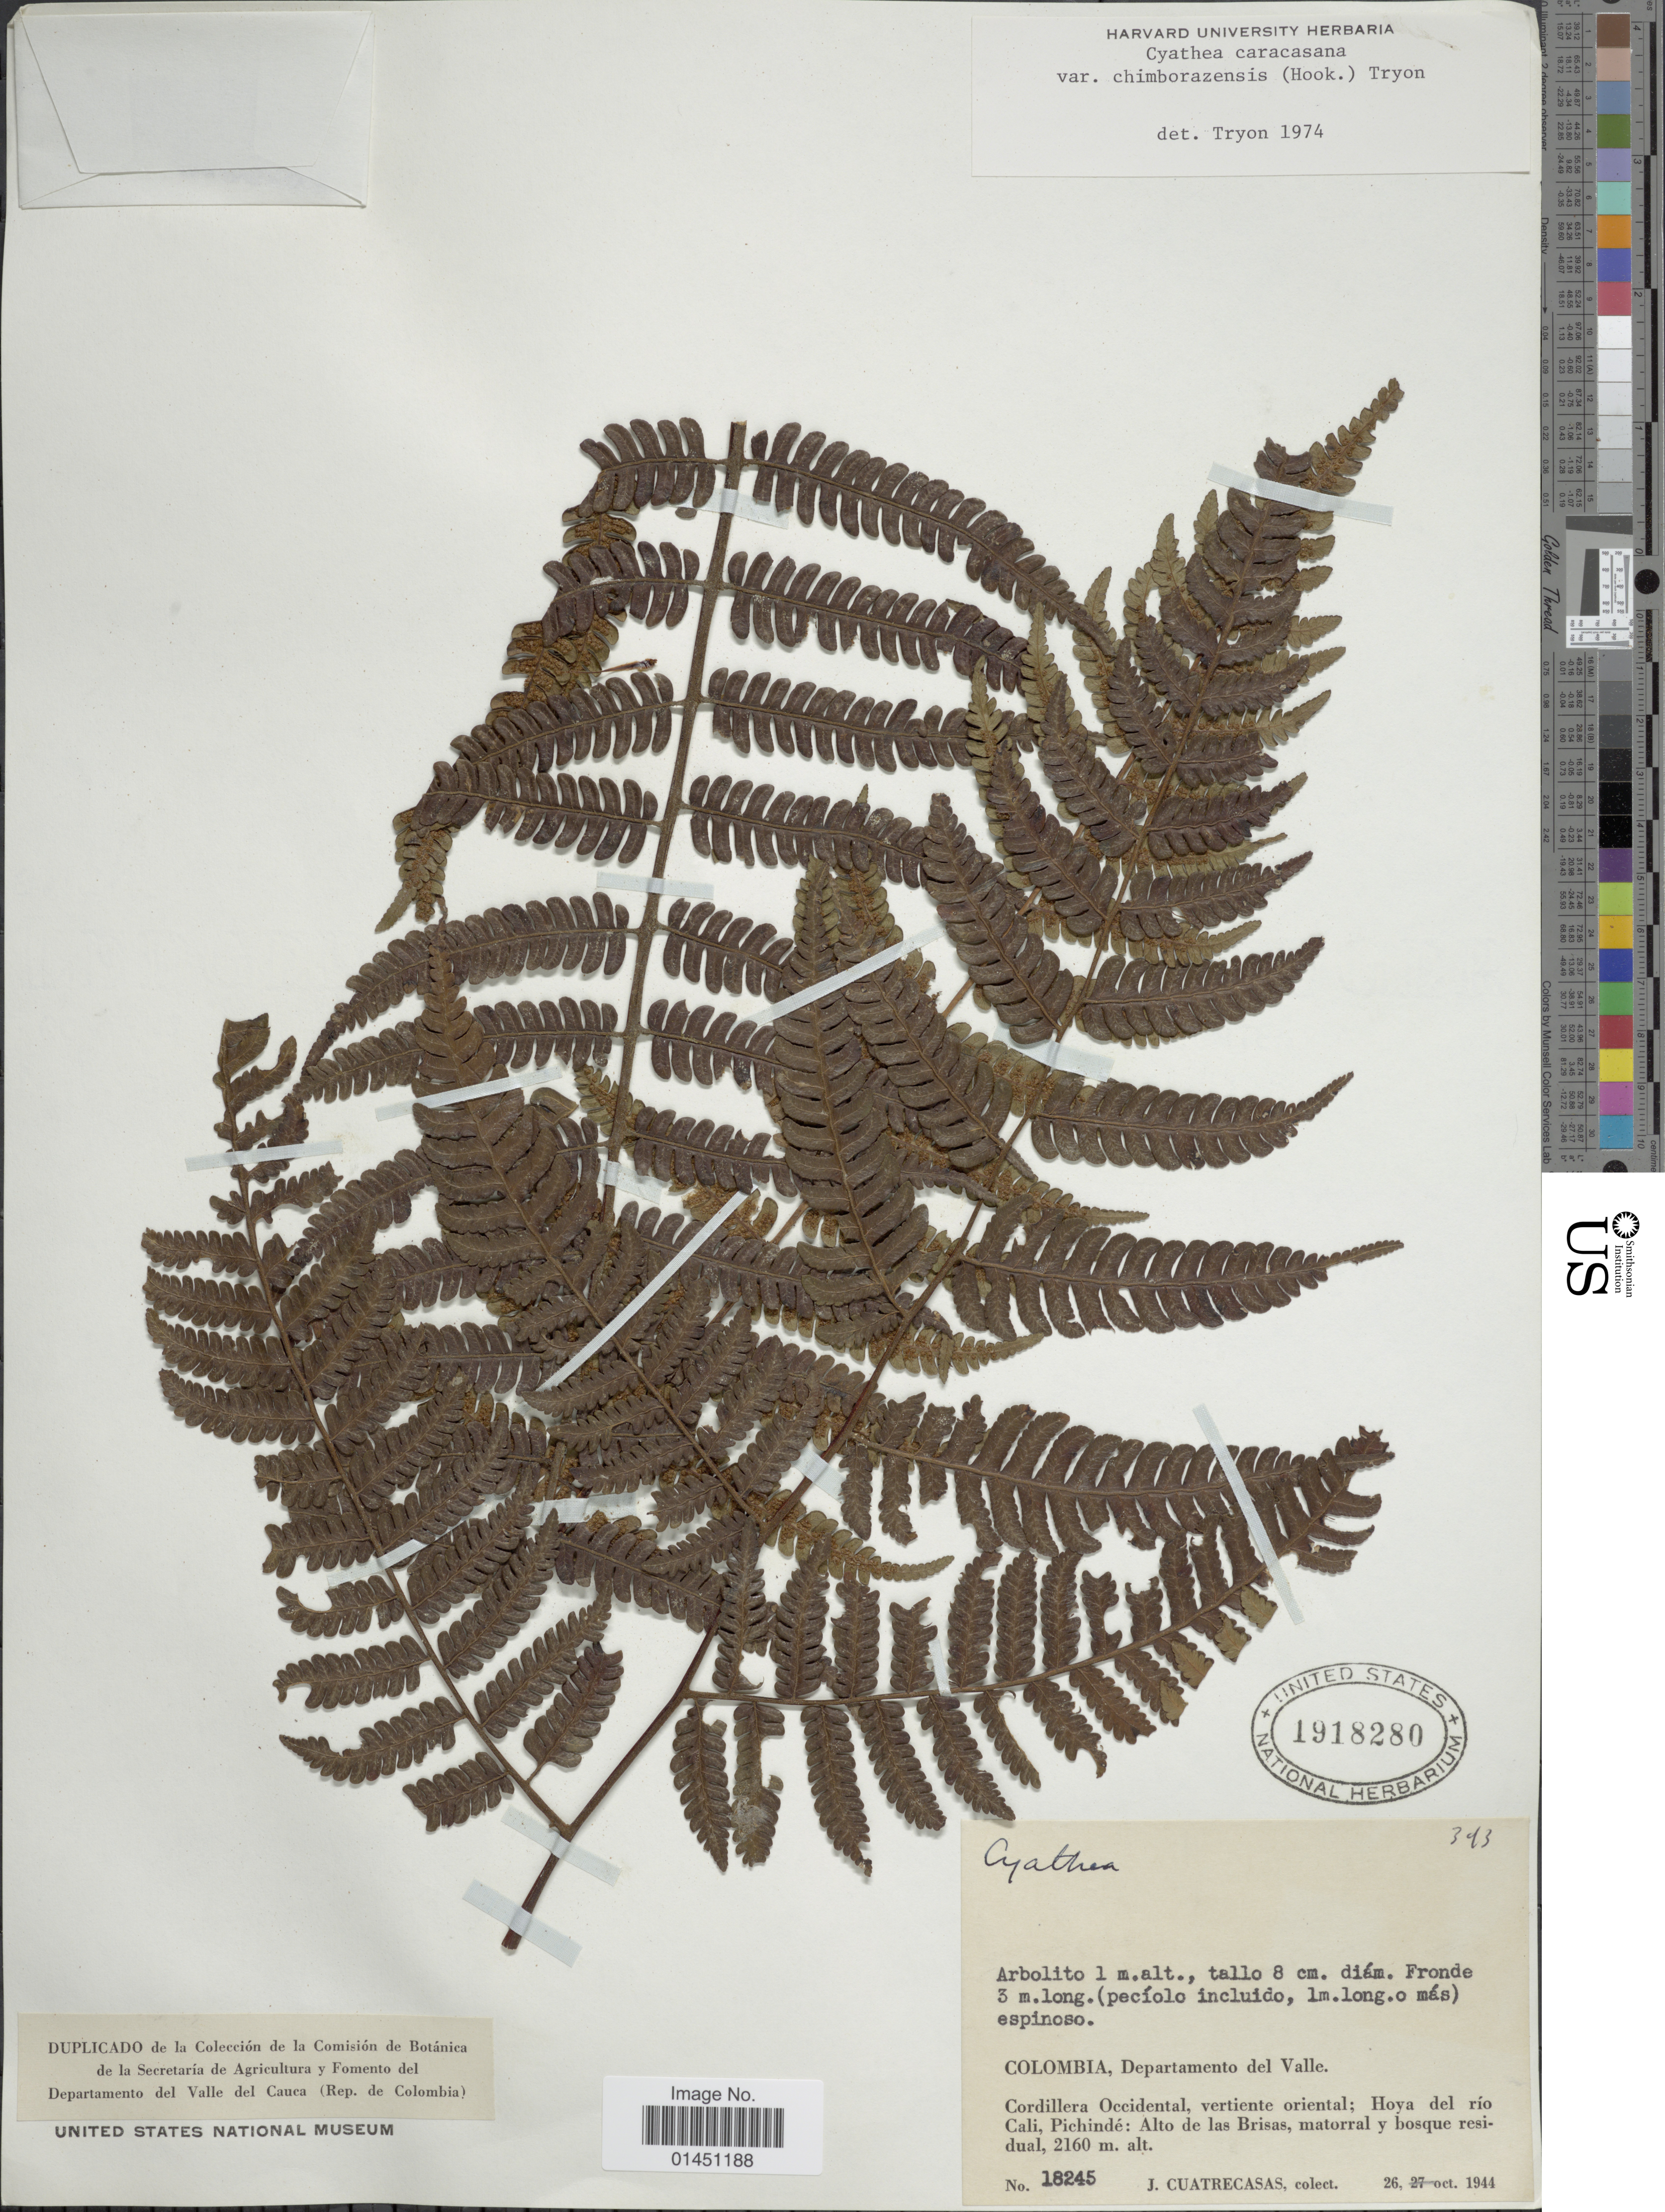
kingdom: Plantae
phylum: Tracheophyta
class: Polypodiopsida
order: Cyatheales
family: Cyatheaceae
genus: Cyathea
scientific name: Cyathea caracasana var. chimborazensis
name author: (Hook.) R.M. Tryon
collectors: J. Cuatrecasas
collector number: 18245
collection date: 1944-10-26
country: Colombia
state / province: Valle del Cauca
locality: Departamento del Valle, Cordillera Occidental, vertiente oriental; Hoya del rio Cali, Pichinde: Alto de las Brisas, matorral y bosque residual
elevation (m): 2160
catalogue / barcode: US 1918280